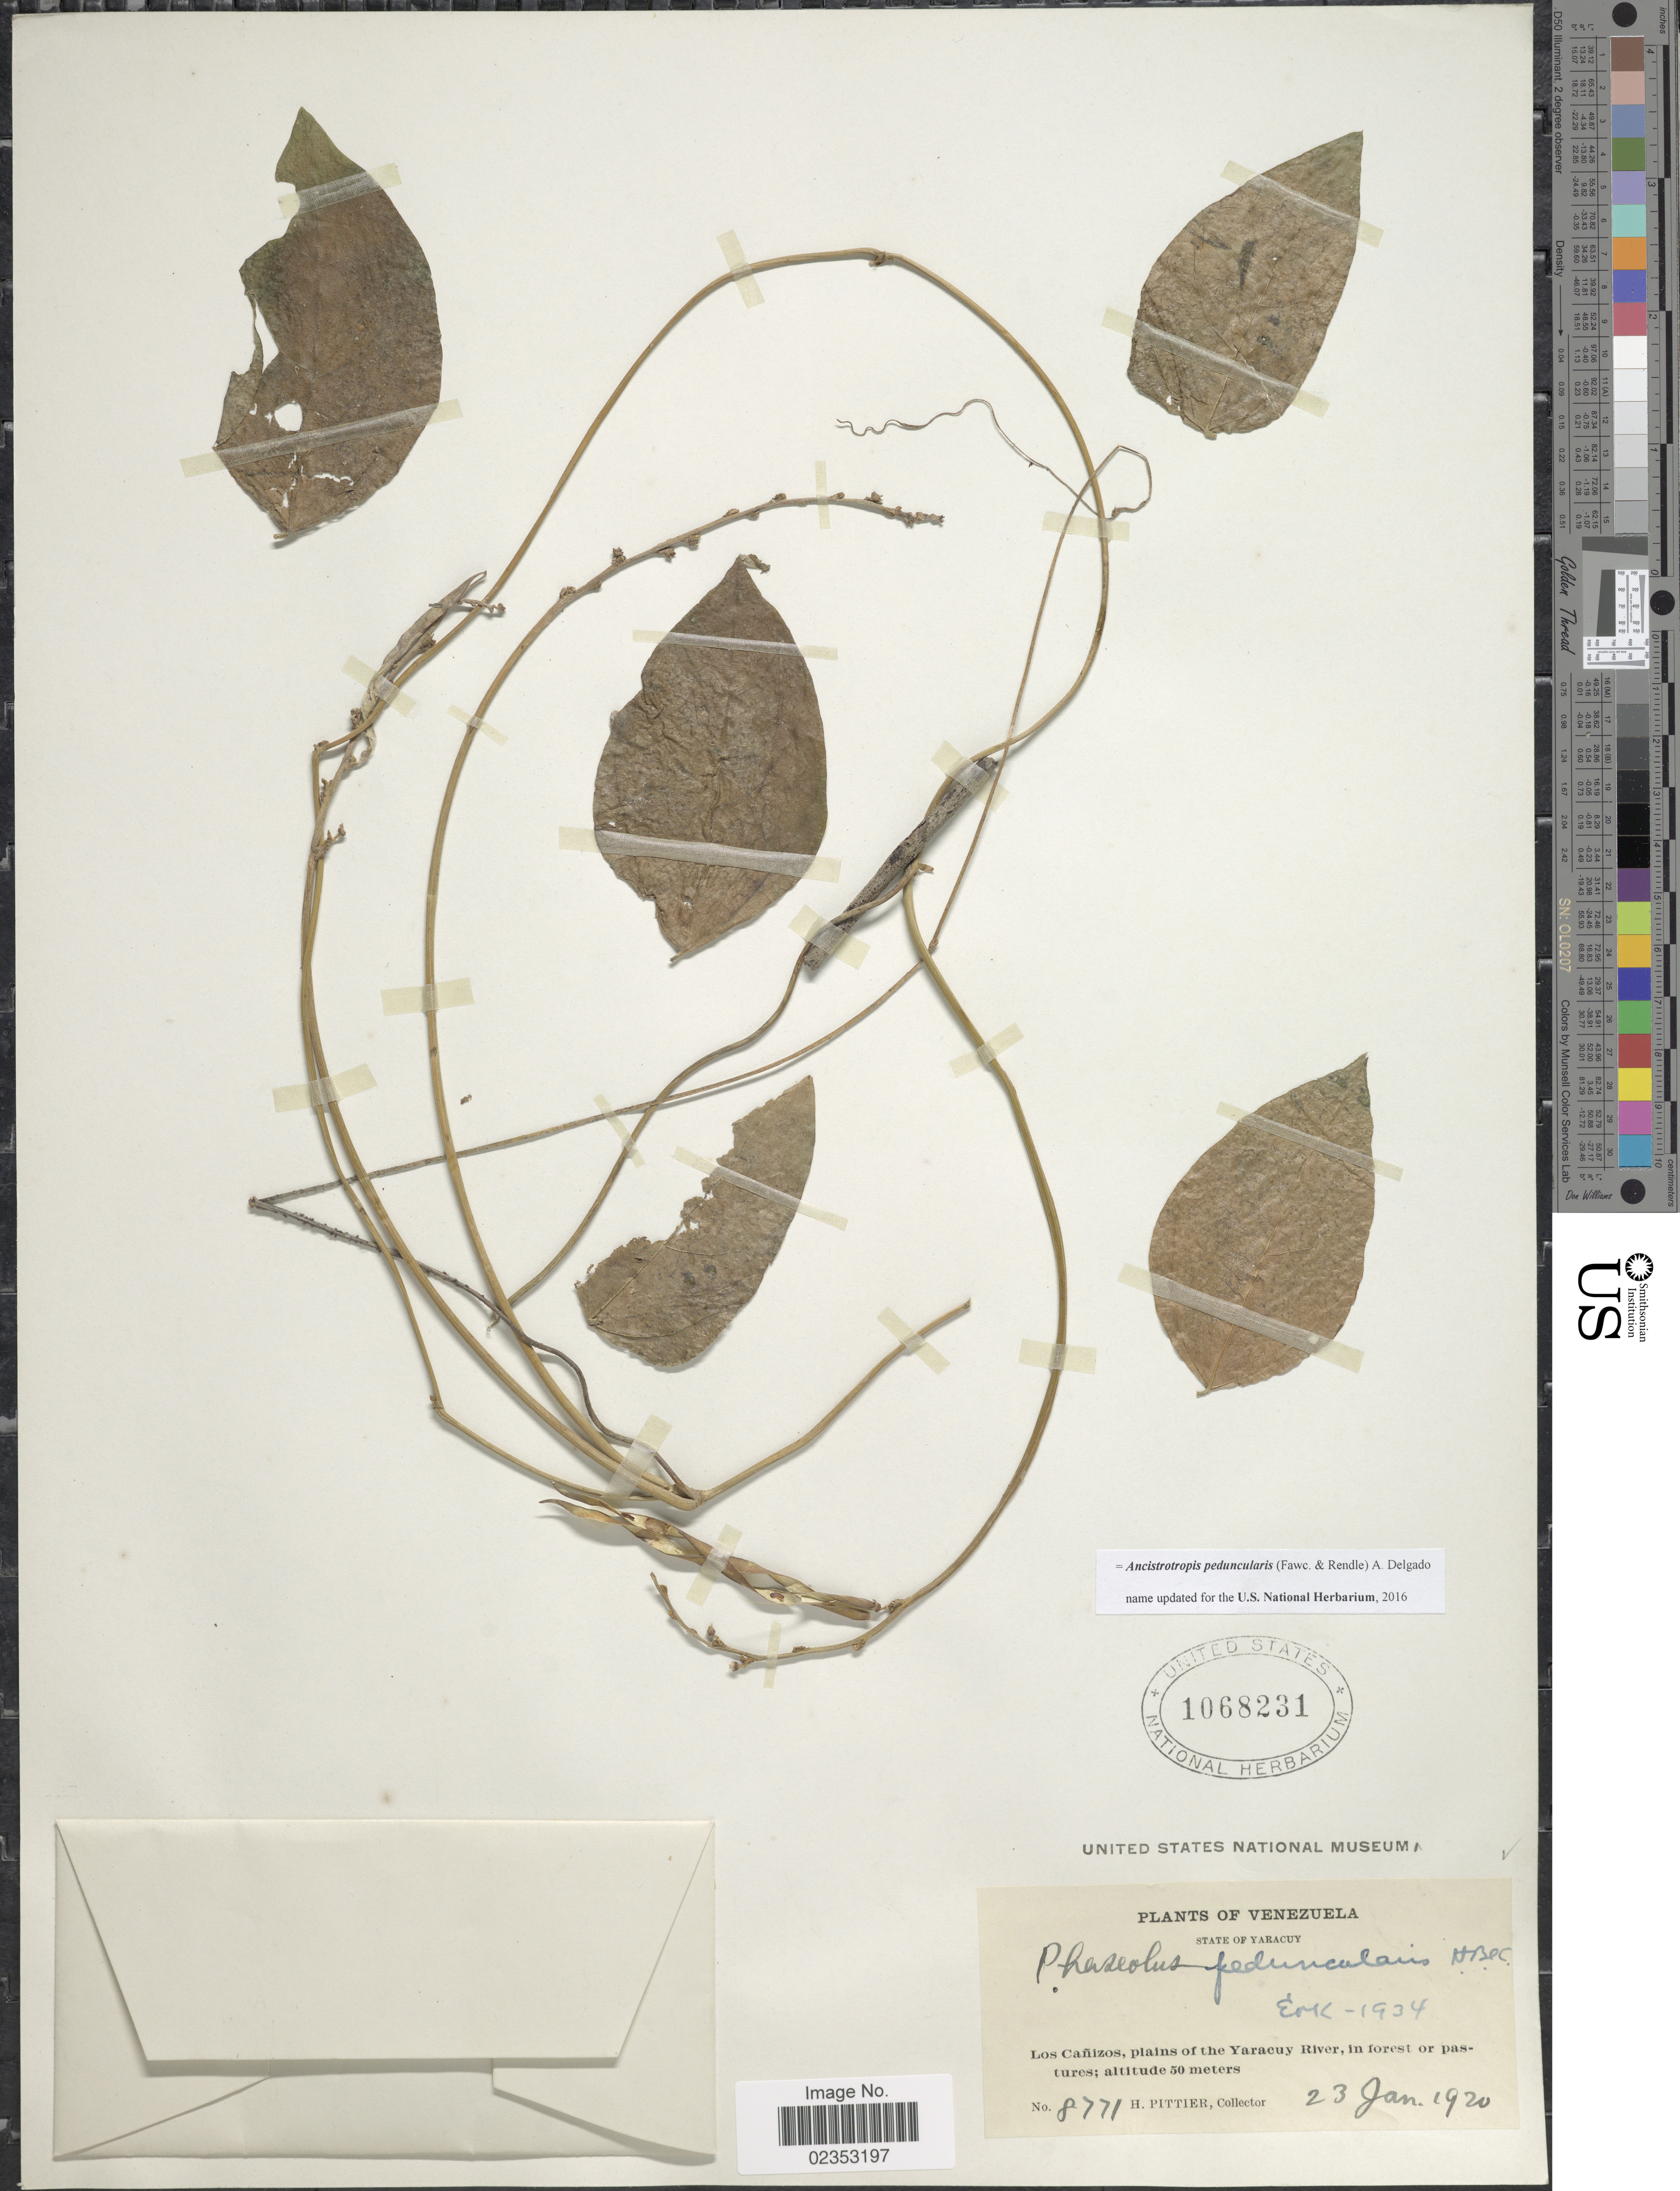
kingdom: Plantae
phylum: Tracheophyta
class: Magnoliopsida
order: Fabales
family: Fabaceae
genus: Ancistrotropis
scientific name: Ancistrotropis peduncularis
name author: (Fawc. & Rendle) A. Delgado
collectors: H. F. Pittier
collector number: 8771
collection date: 1920-01-23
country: Venezuela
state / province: Yaracuy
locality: Los Canizos, plains of the Yaracuy River, in forest or pastures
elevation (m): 50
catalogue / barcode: US 1068231